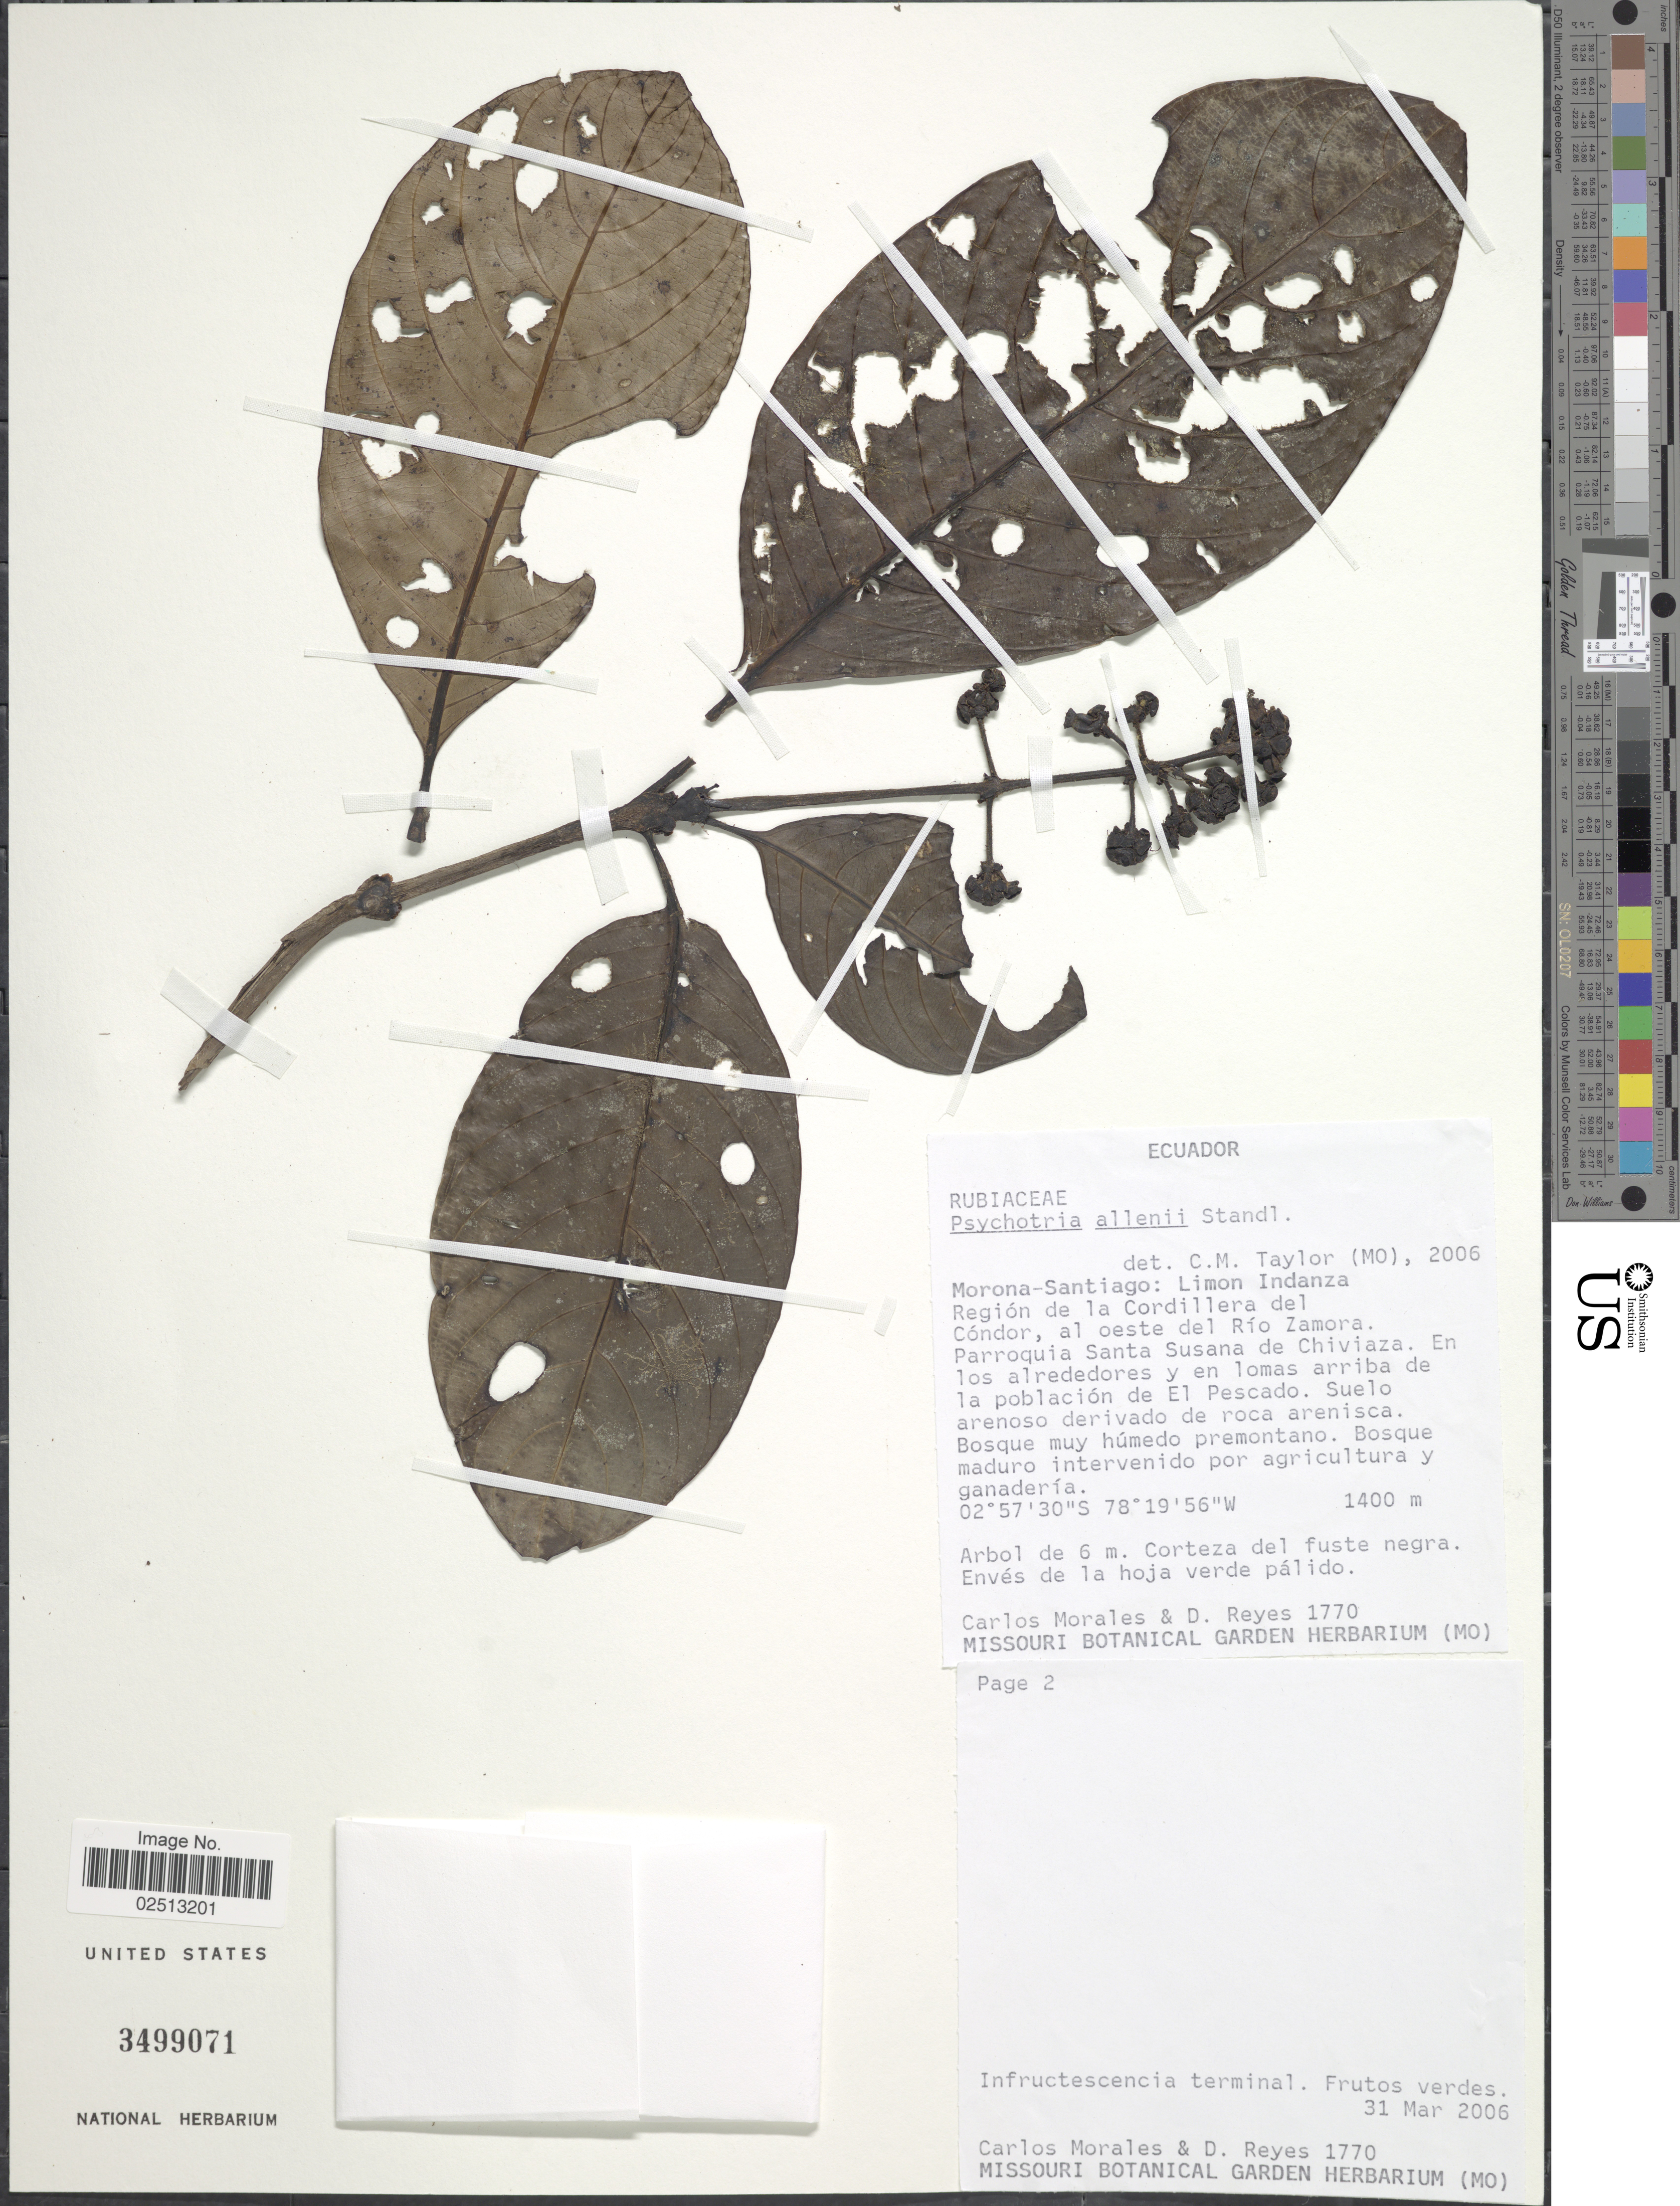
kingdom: Plantae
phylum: Tracheophyta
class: Magnoliopsida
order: Gentianales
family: Rubiaceae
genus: Psychotria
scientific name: Psychotria allenii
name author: Standl. in Woodson & Schery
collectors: C. Morales & D. Reyes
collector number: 1770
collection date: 2006-03-31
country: Ecuador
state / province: Morona-Santiago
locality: Morona-Santiago: Limon Indanza, Region de la Cordillera del Condor, al oeste del Rio Zamora. Parroquia Santa Susana de Chiviaza. En los alrededores y en lomas arriba de la poblacion de El Pescado.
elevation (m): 1400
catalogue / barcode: US 3499071